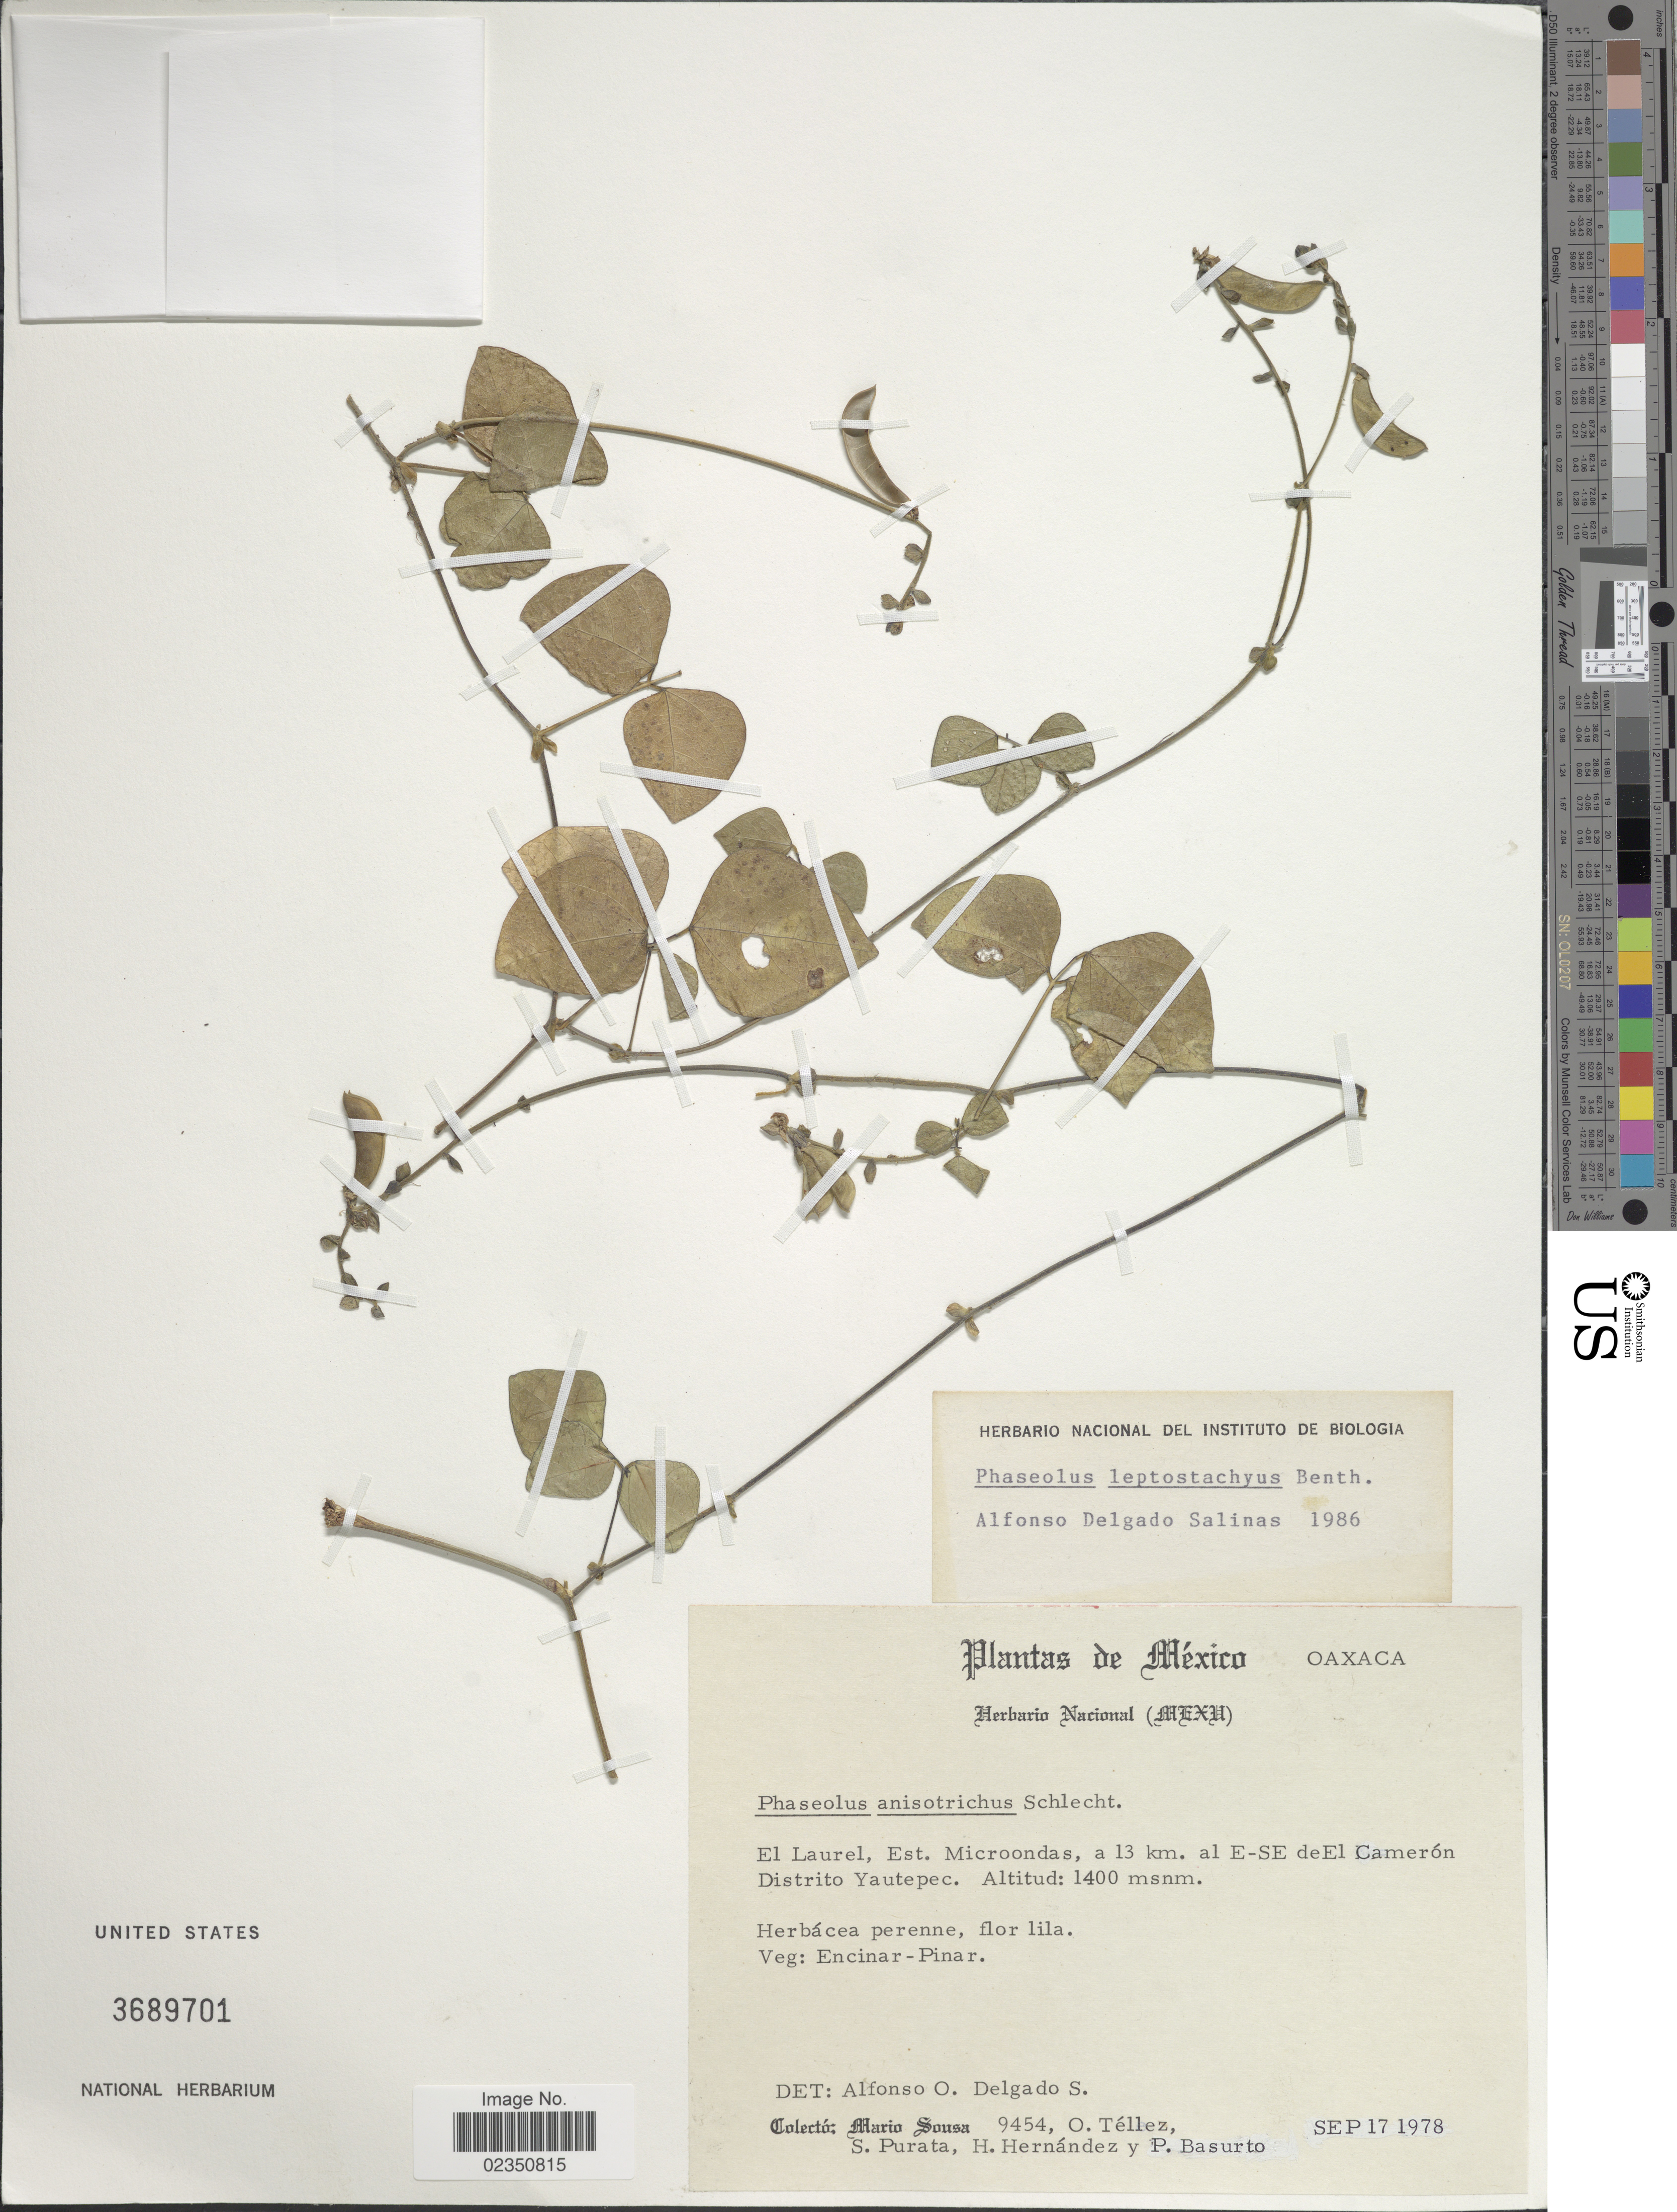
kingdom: Plantae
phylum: Tracheophyta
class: Magnoliopsida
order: Fabales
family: Fabaceae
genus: Phaseolus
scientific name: Phaseolus leptostachyus var. leptostachyus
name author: Benth.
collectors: M. Sousa S., O. Tellez, S. Purata, Hernández, H. & P. Basurto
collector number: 9454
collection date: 1978-09-17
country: Mexico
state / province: Oaxaca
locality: El Laurel, Est. Microondas, a 13 km. al E-SE de El Cameron, Distrito Yautepec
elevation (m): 1400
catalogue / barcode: US 3689701